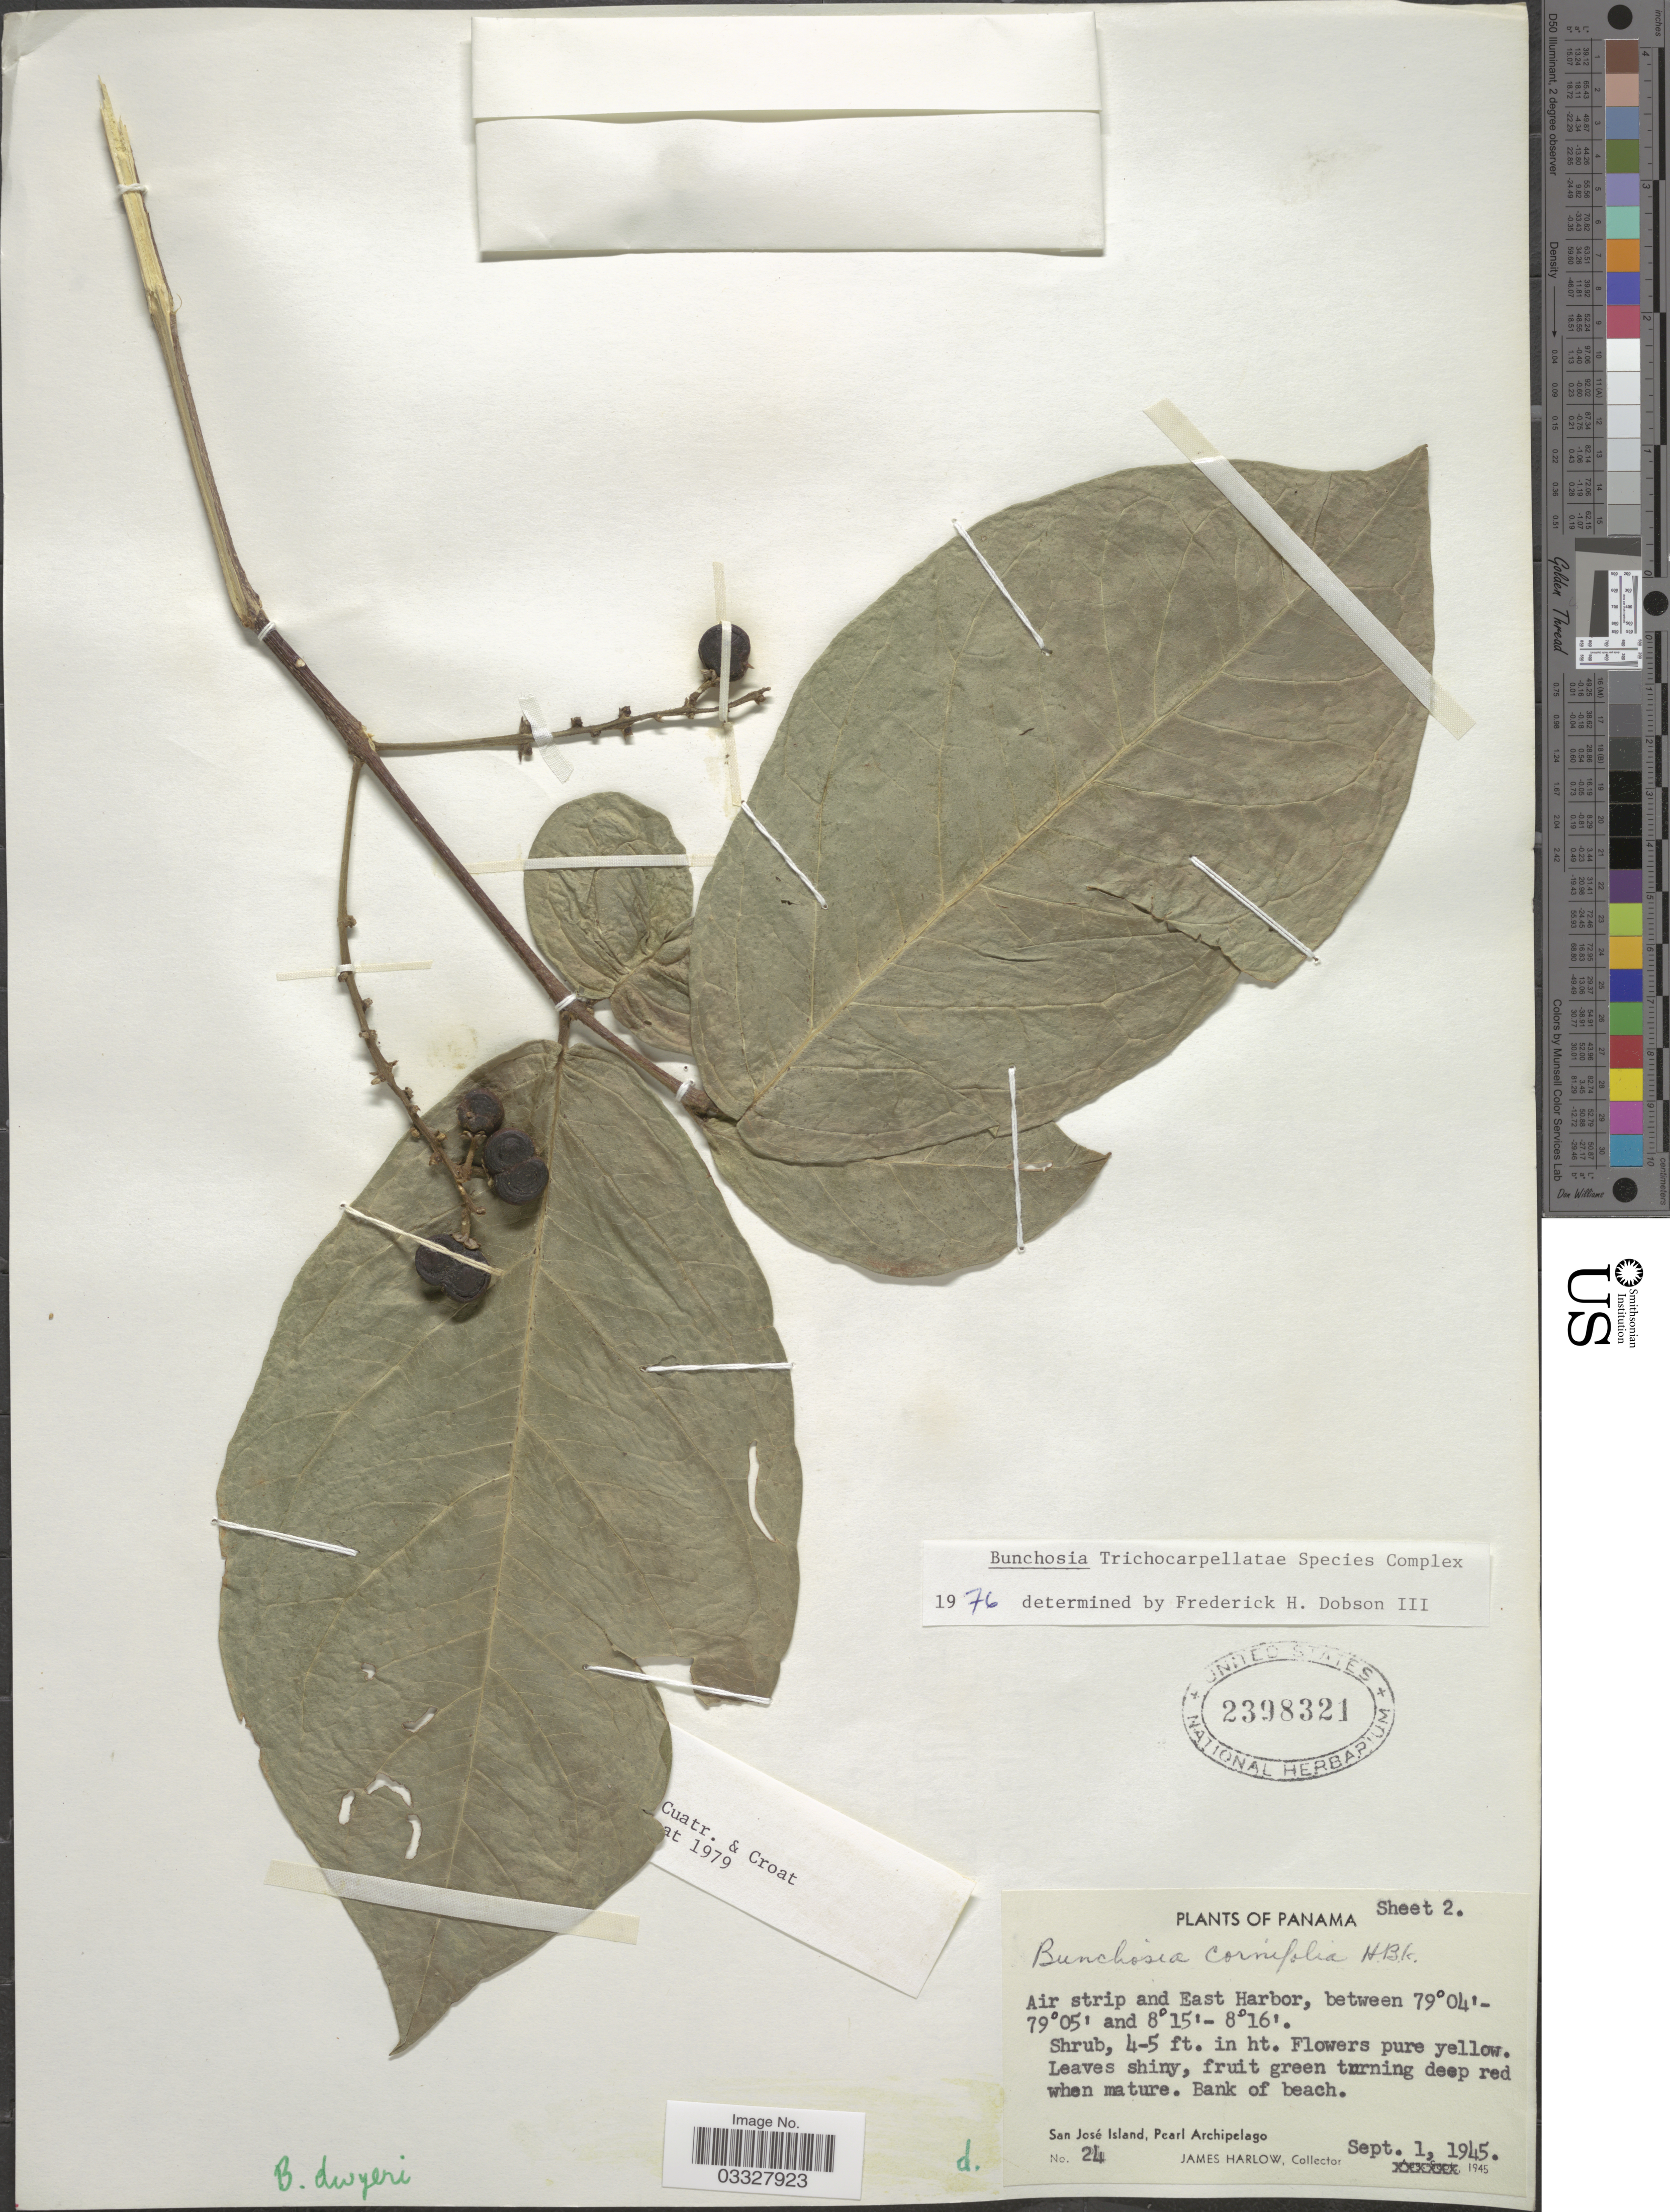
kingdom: Plantae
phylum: Tracheophyta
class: Magnoliopsida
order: Malpighiales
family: Malpighiaceae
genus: Bunchosia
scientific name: Bunchosia dwyeri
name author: Cuatrec. & Croat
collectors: J. Harlow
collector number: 24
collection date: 1945-09-01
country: Panama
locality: Air strip between East Harbor. San José Island, Pearl Archipelago.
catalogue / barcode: US 2398321